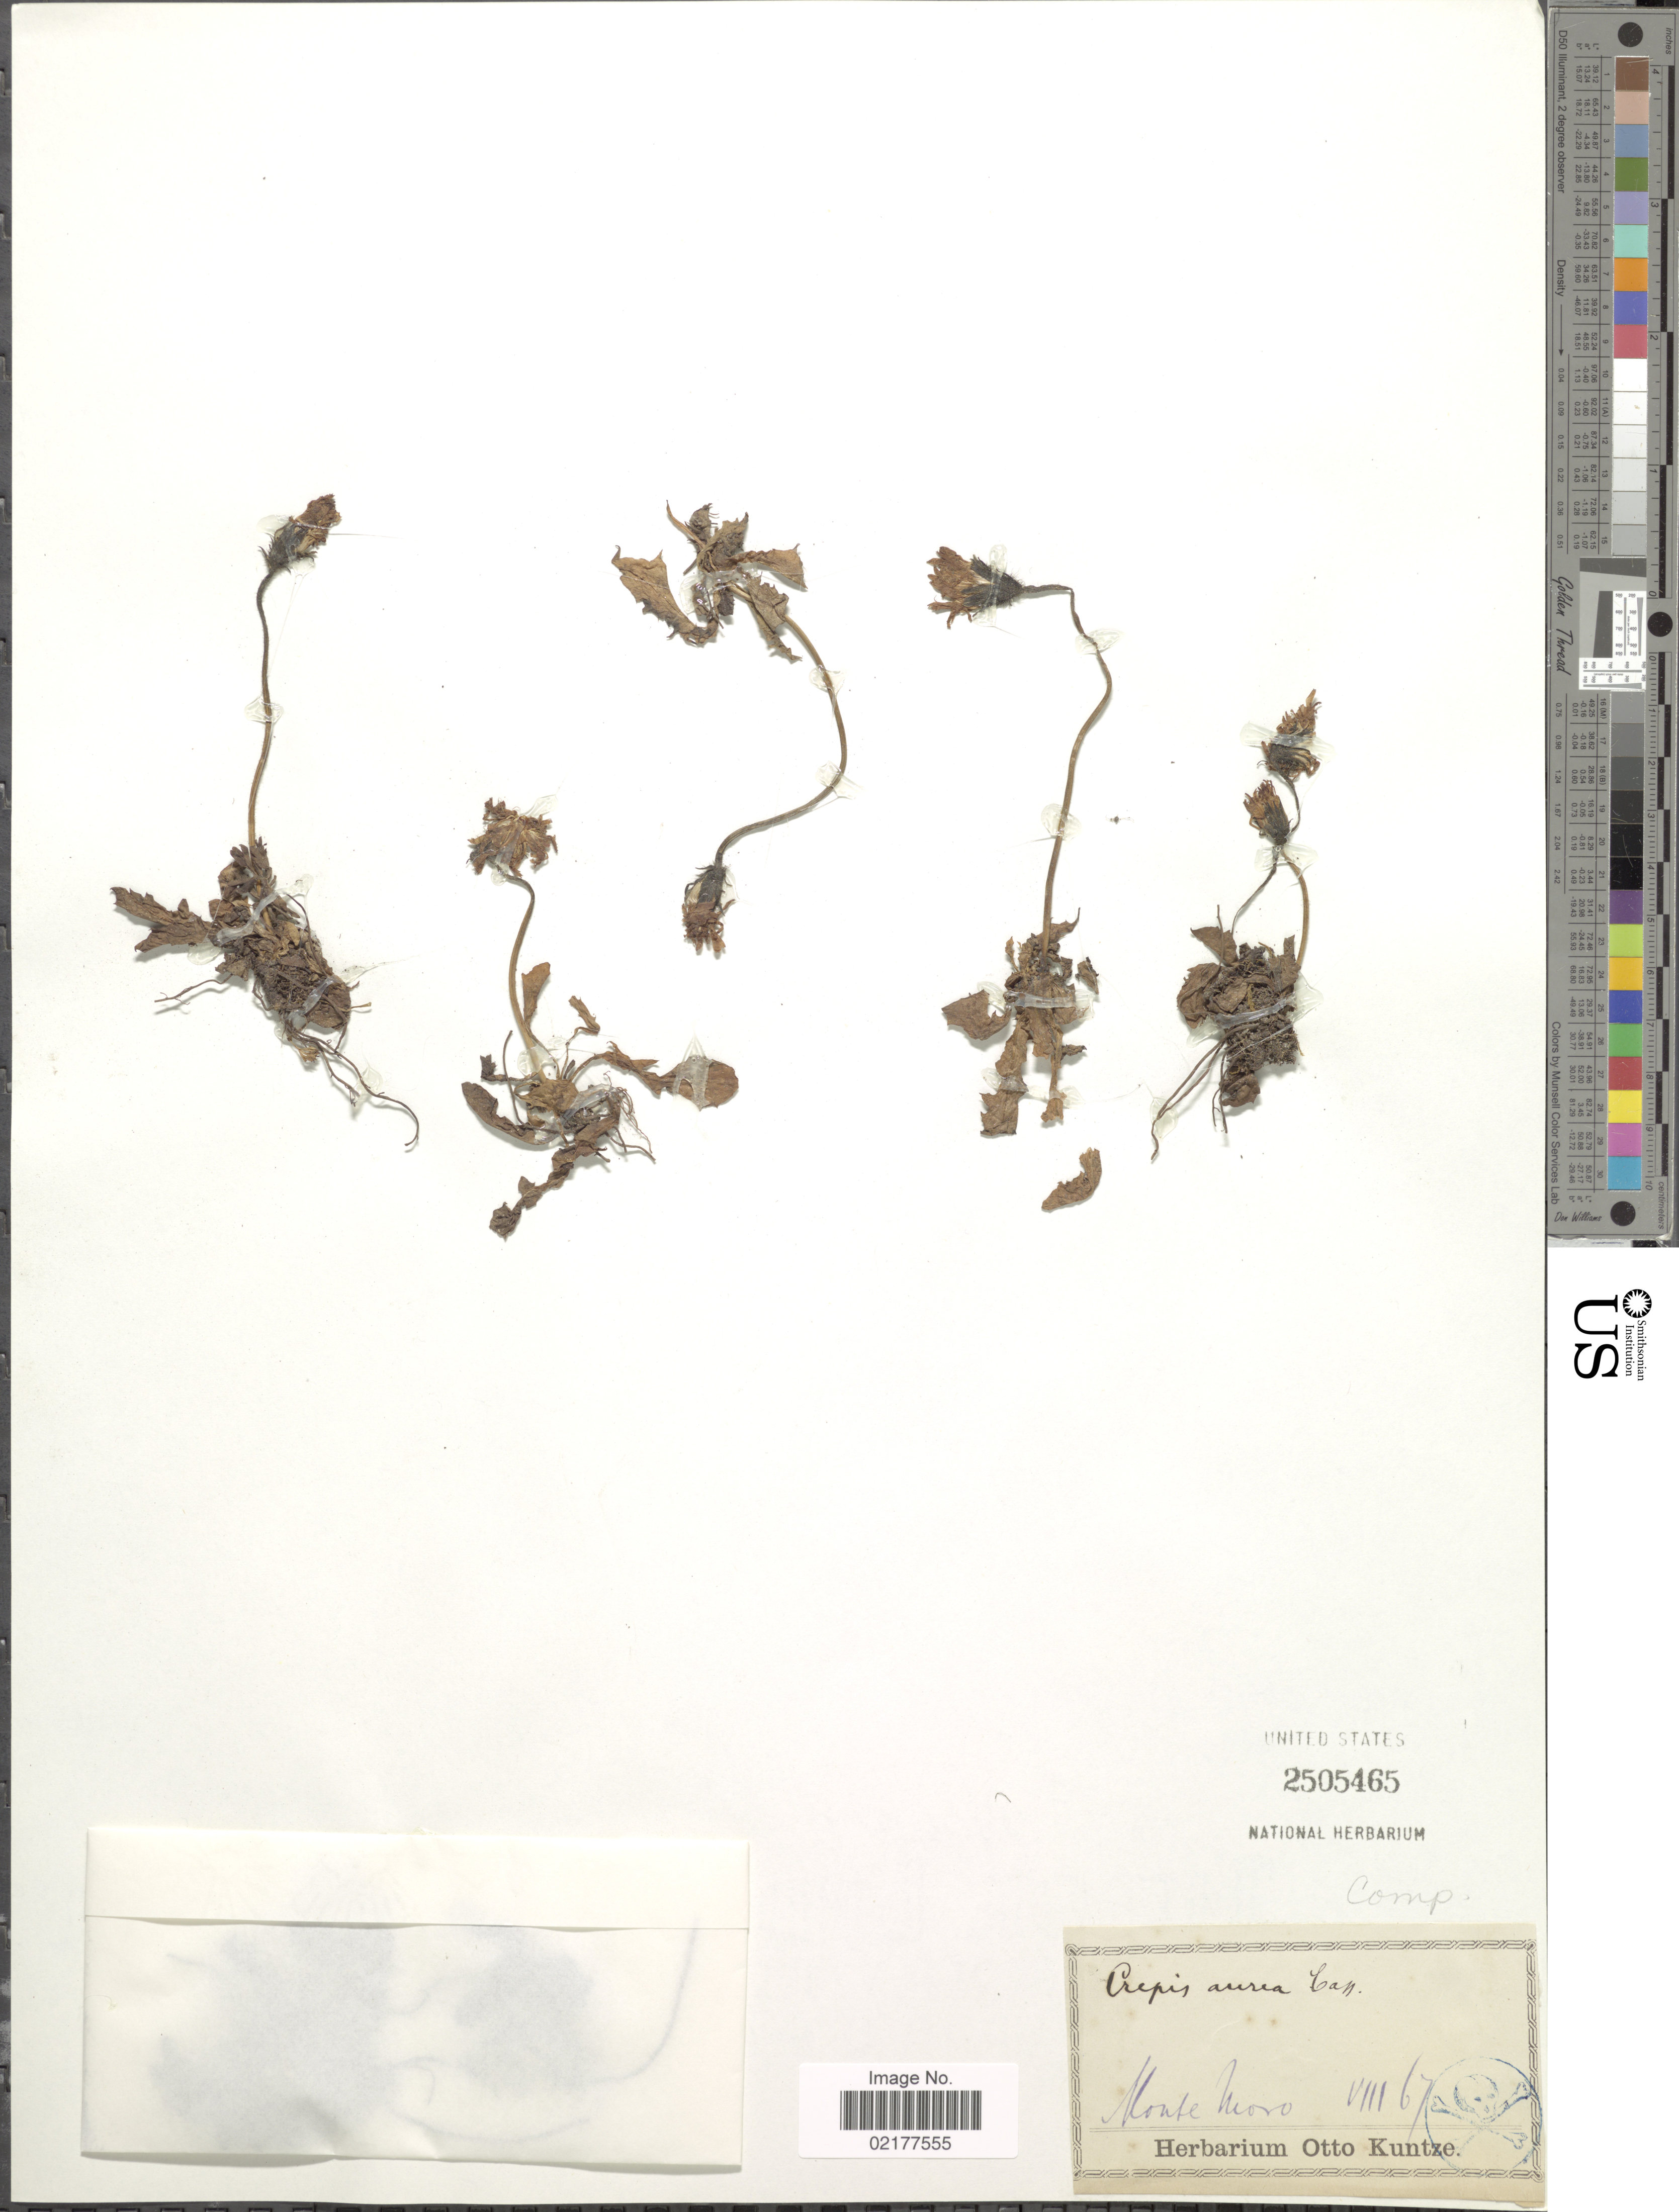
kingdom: Plantae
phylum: Tracheophyta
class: Magnoliopsida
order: Asterales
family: Asteraceae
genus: Crepis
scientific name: Crepis aurea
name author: (L.) Cass.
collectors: ex Herb. O. Kuntze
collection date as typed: Transcribed d/m/y: /8/67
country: Switzerland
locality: Monte Moro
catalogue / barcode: US 2505465